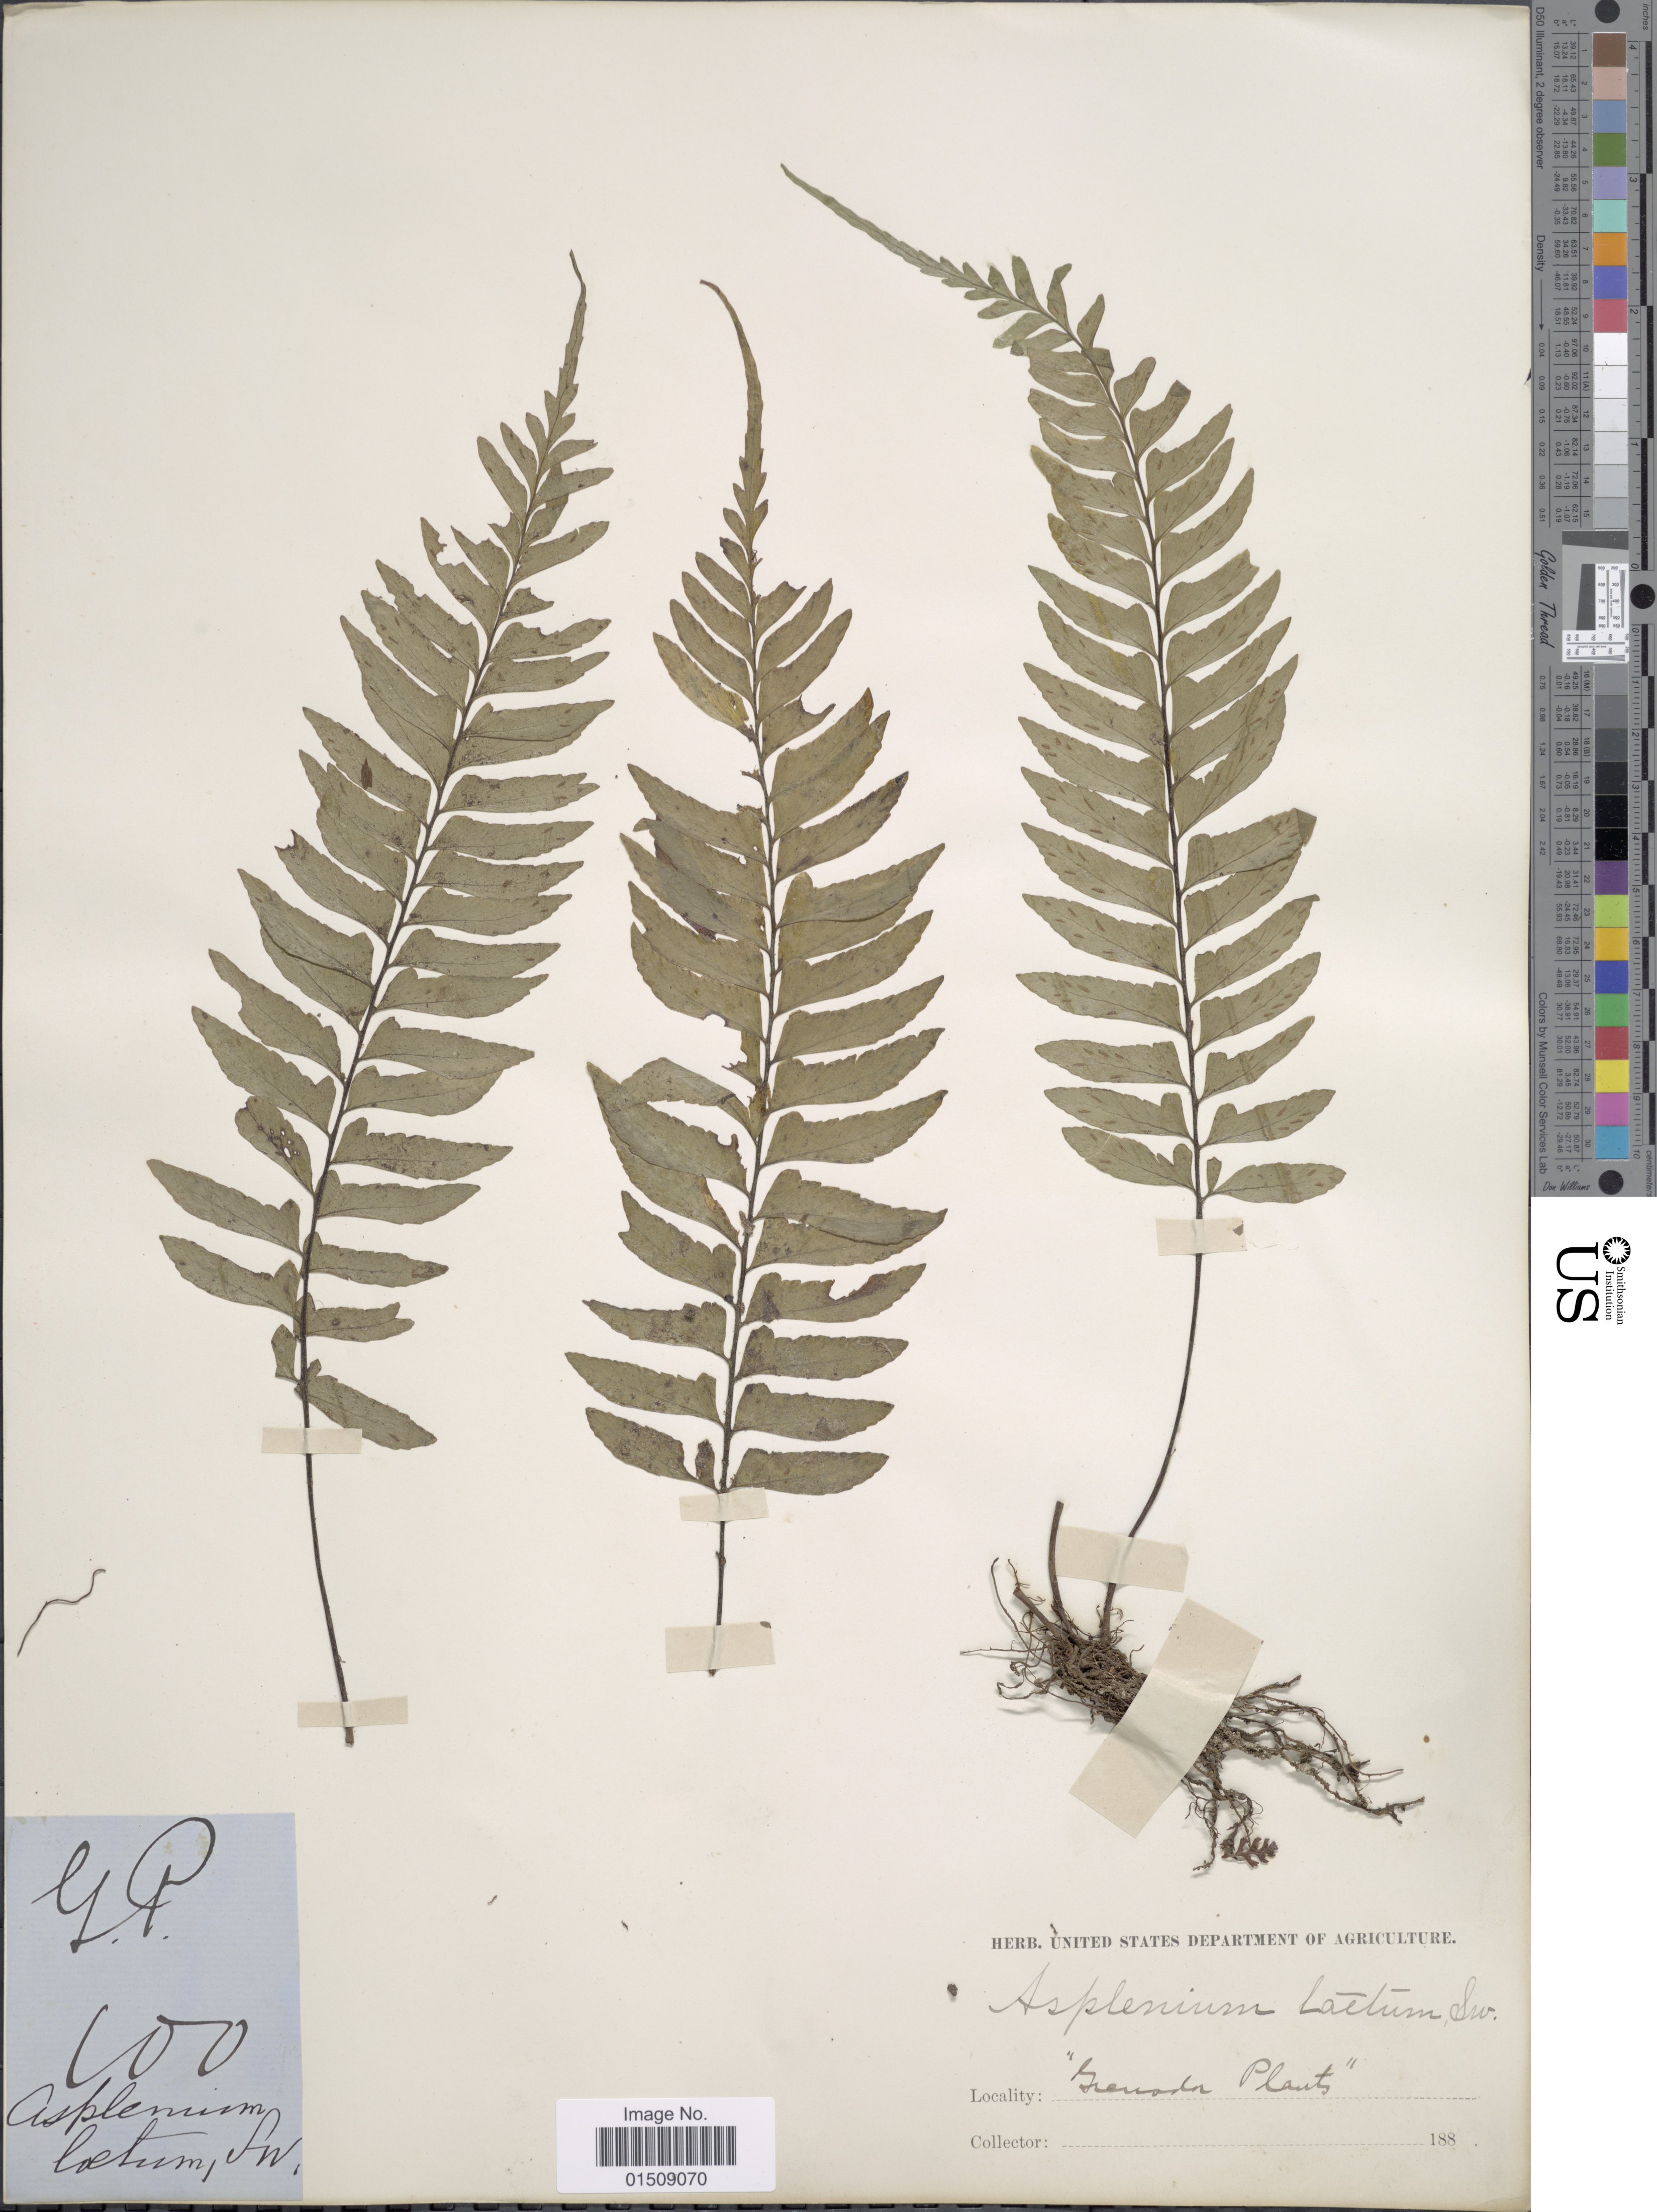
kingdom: Plantae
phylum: Tracheophyta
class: Polypodiopsida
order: Polypodiales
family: Aspleniaceae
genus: Asplenium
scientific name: Asplenium laetum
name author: Sw.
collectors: Facchini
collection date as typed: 188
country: Grenada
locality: Grenada